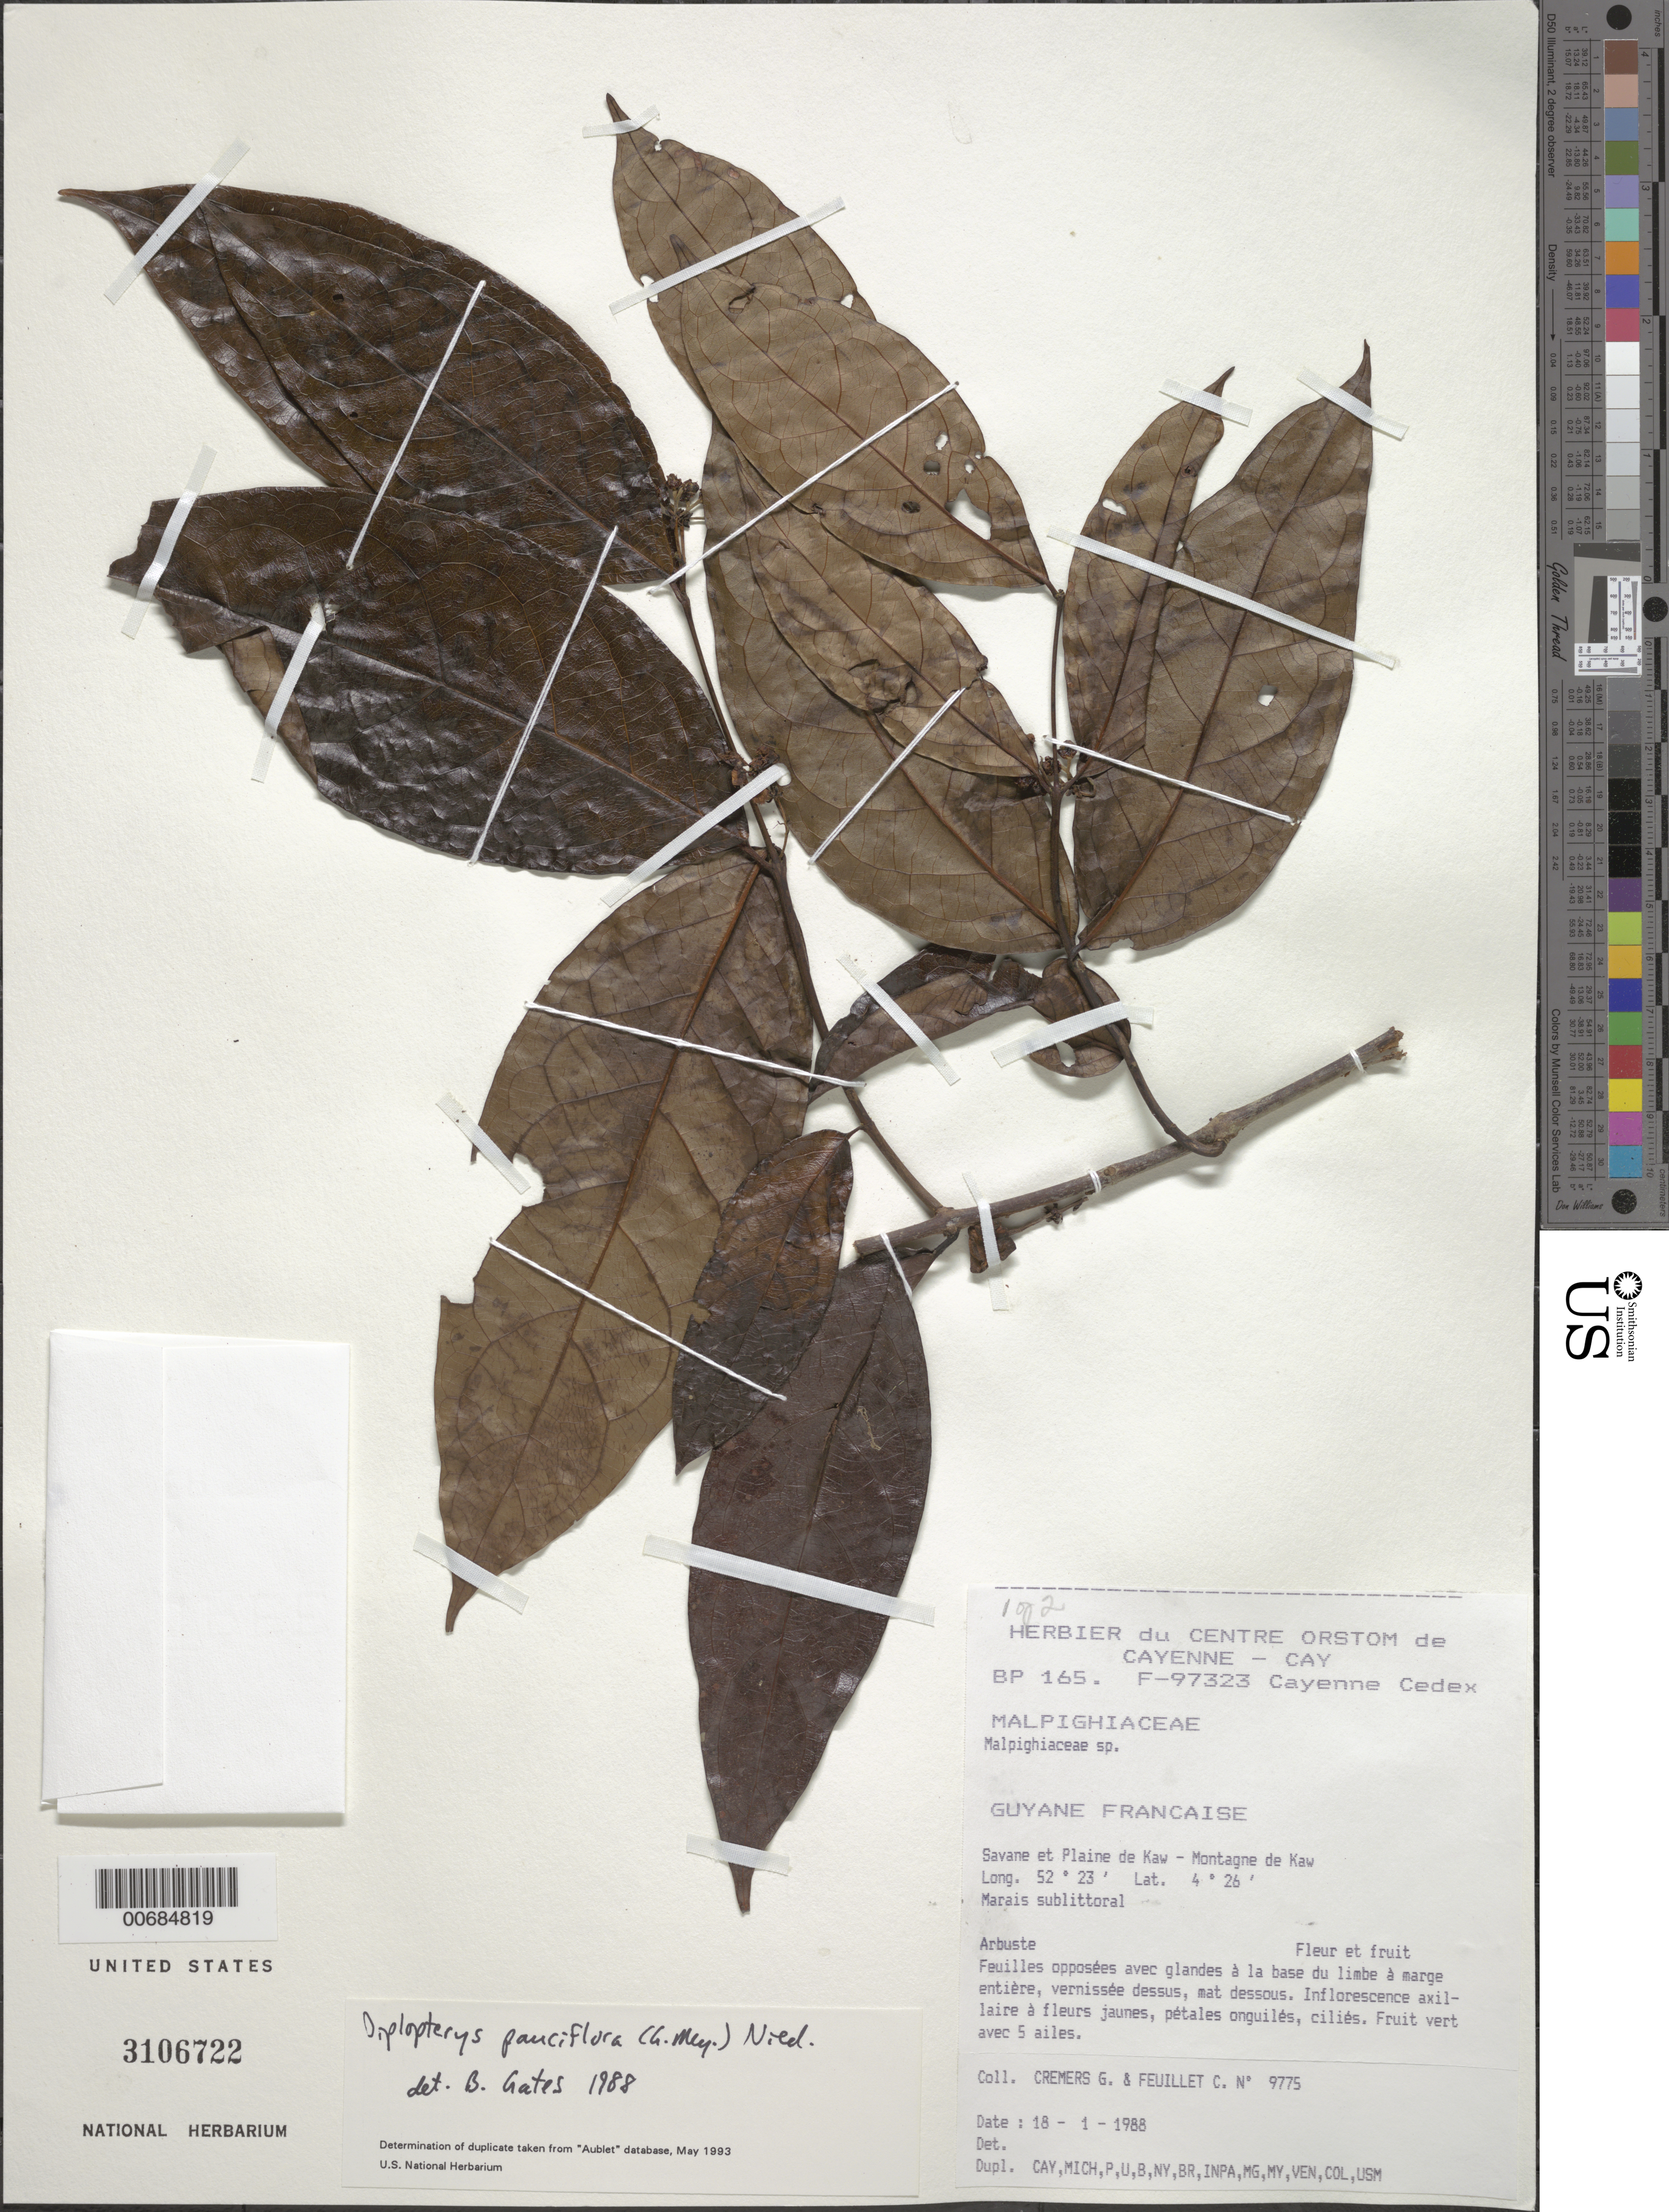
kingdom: Plantae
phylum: Tracheophyta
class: Magnoliopsida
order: Malpighiales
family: Malpighiaceae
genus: Diplopterys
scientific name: Diplopterys pauciflora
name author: (G. Mey.) Nied.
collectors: G. Cremers & C. Feuillet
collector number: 9775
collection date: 1988-01-18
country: French Guiana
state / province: Cayenne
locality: Savane et Plaine de Kaw - Montagne de Kaw. Marais sublittoral.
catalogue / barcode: US 3106722